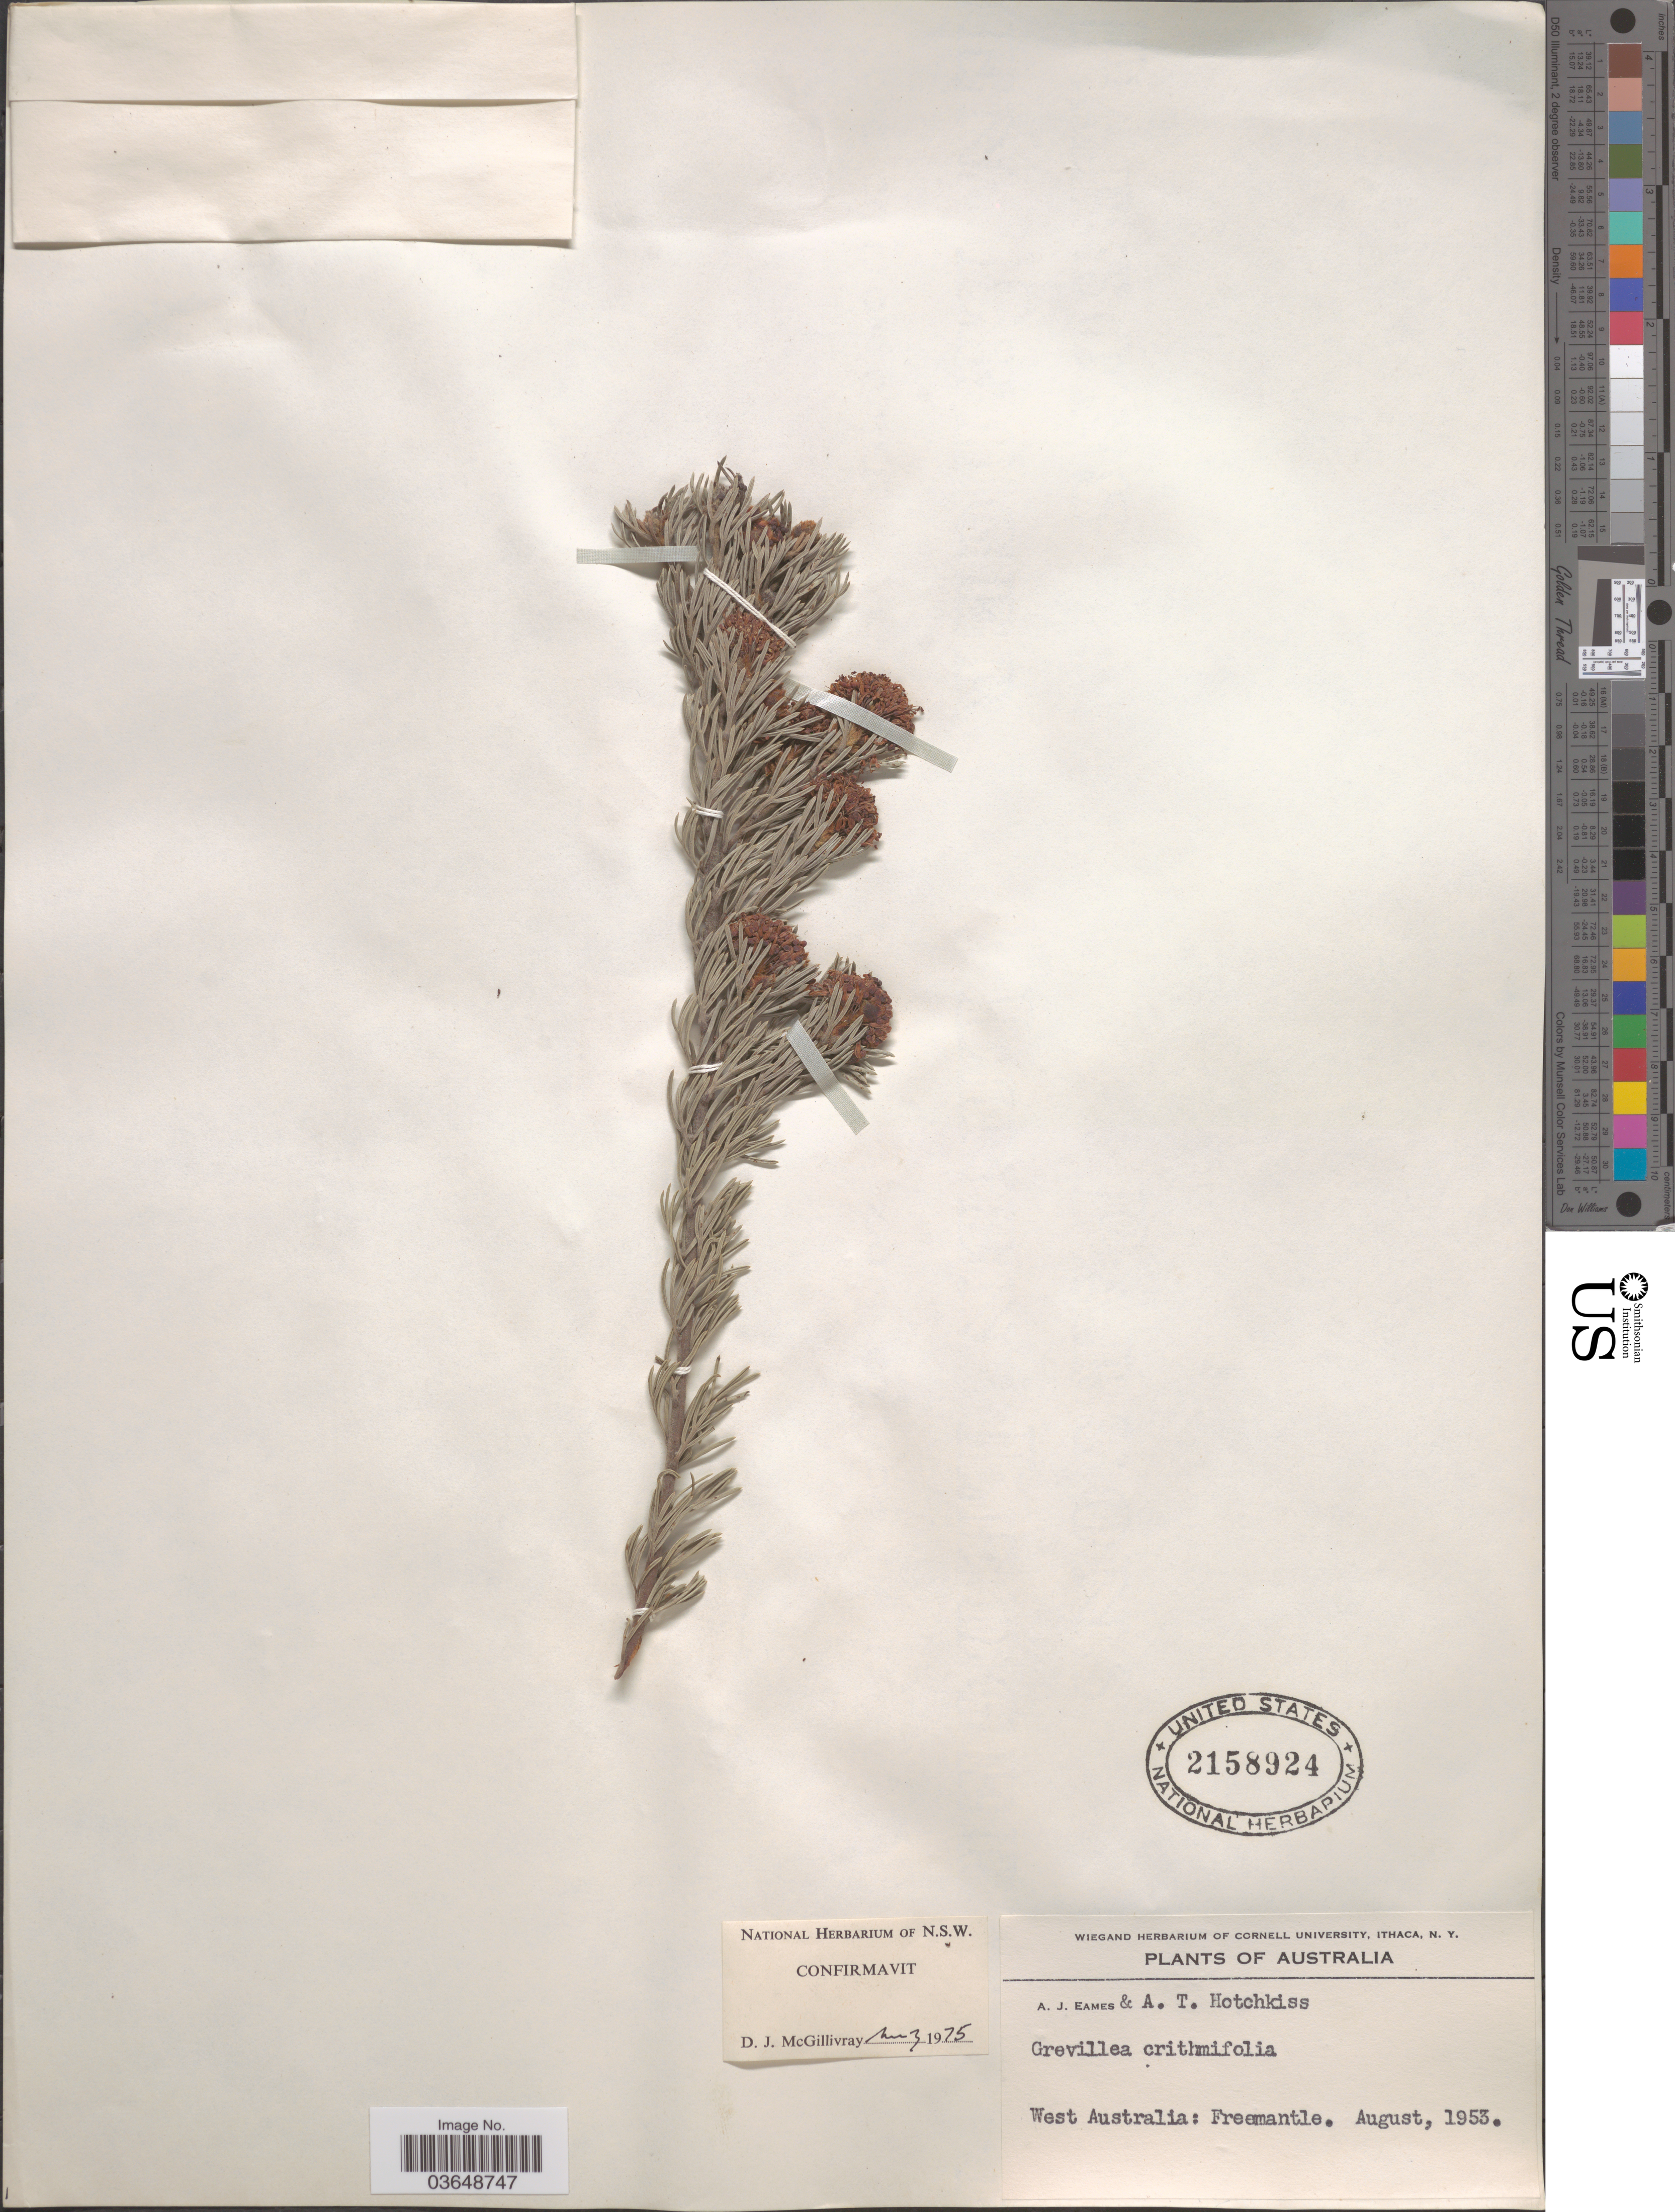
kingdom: Plantae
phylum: Tracheophyta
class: Magnoliopsida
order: Proteales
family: Proteaceae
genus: Grevillea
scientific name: Grevillea crithmifolia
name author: R. Br.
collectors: A. J. Eames & A. Hotchkiss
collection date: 1953-08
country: Australia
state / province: Western Australia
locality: West Australia: Freemantle.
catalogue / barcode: US 2158924